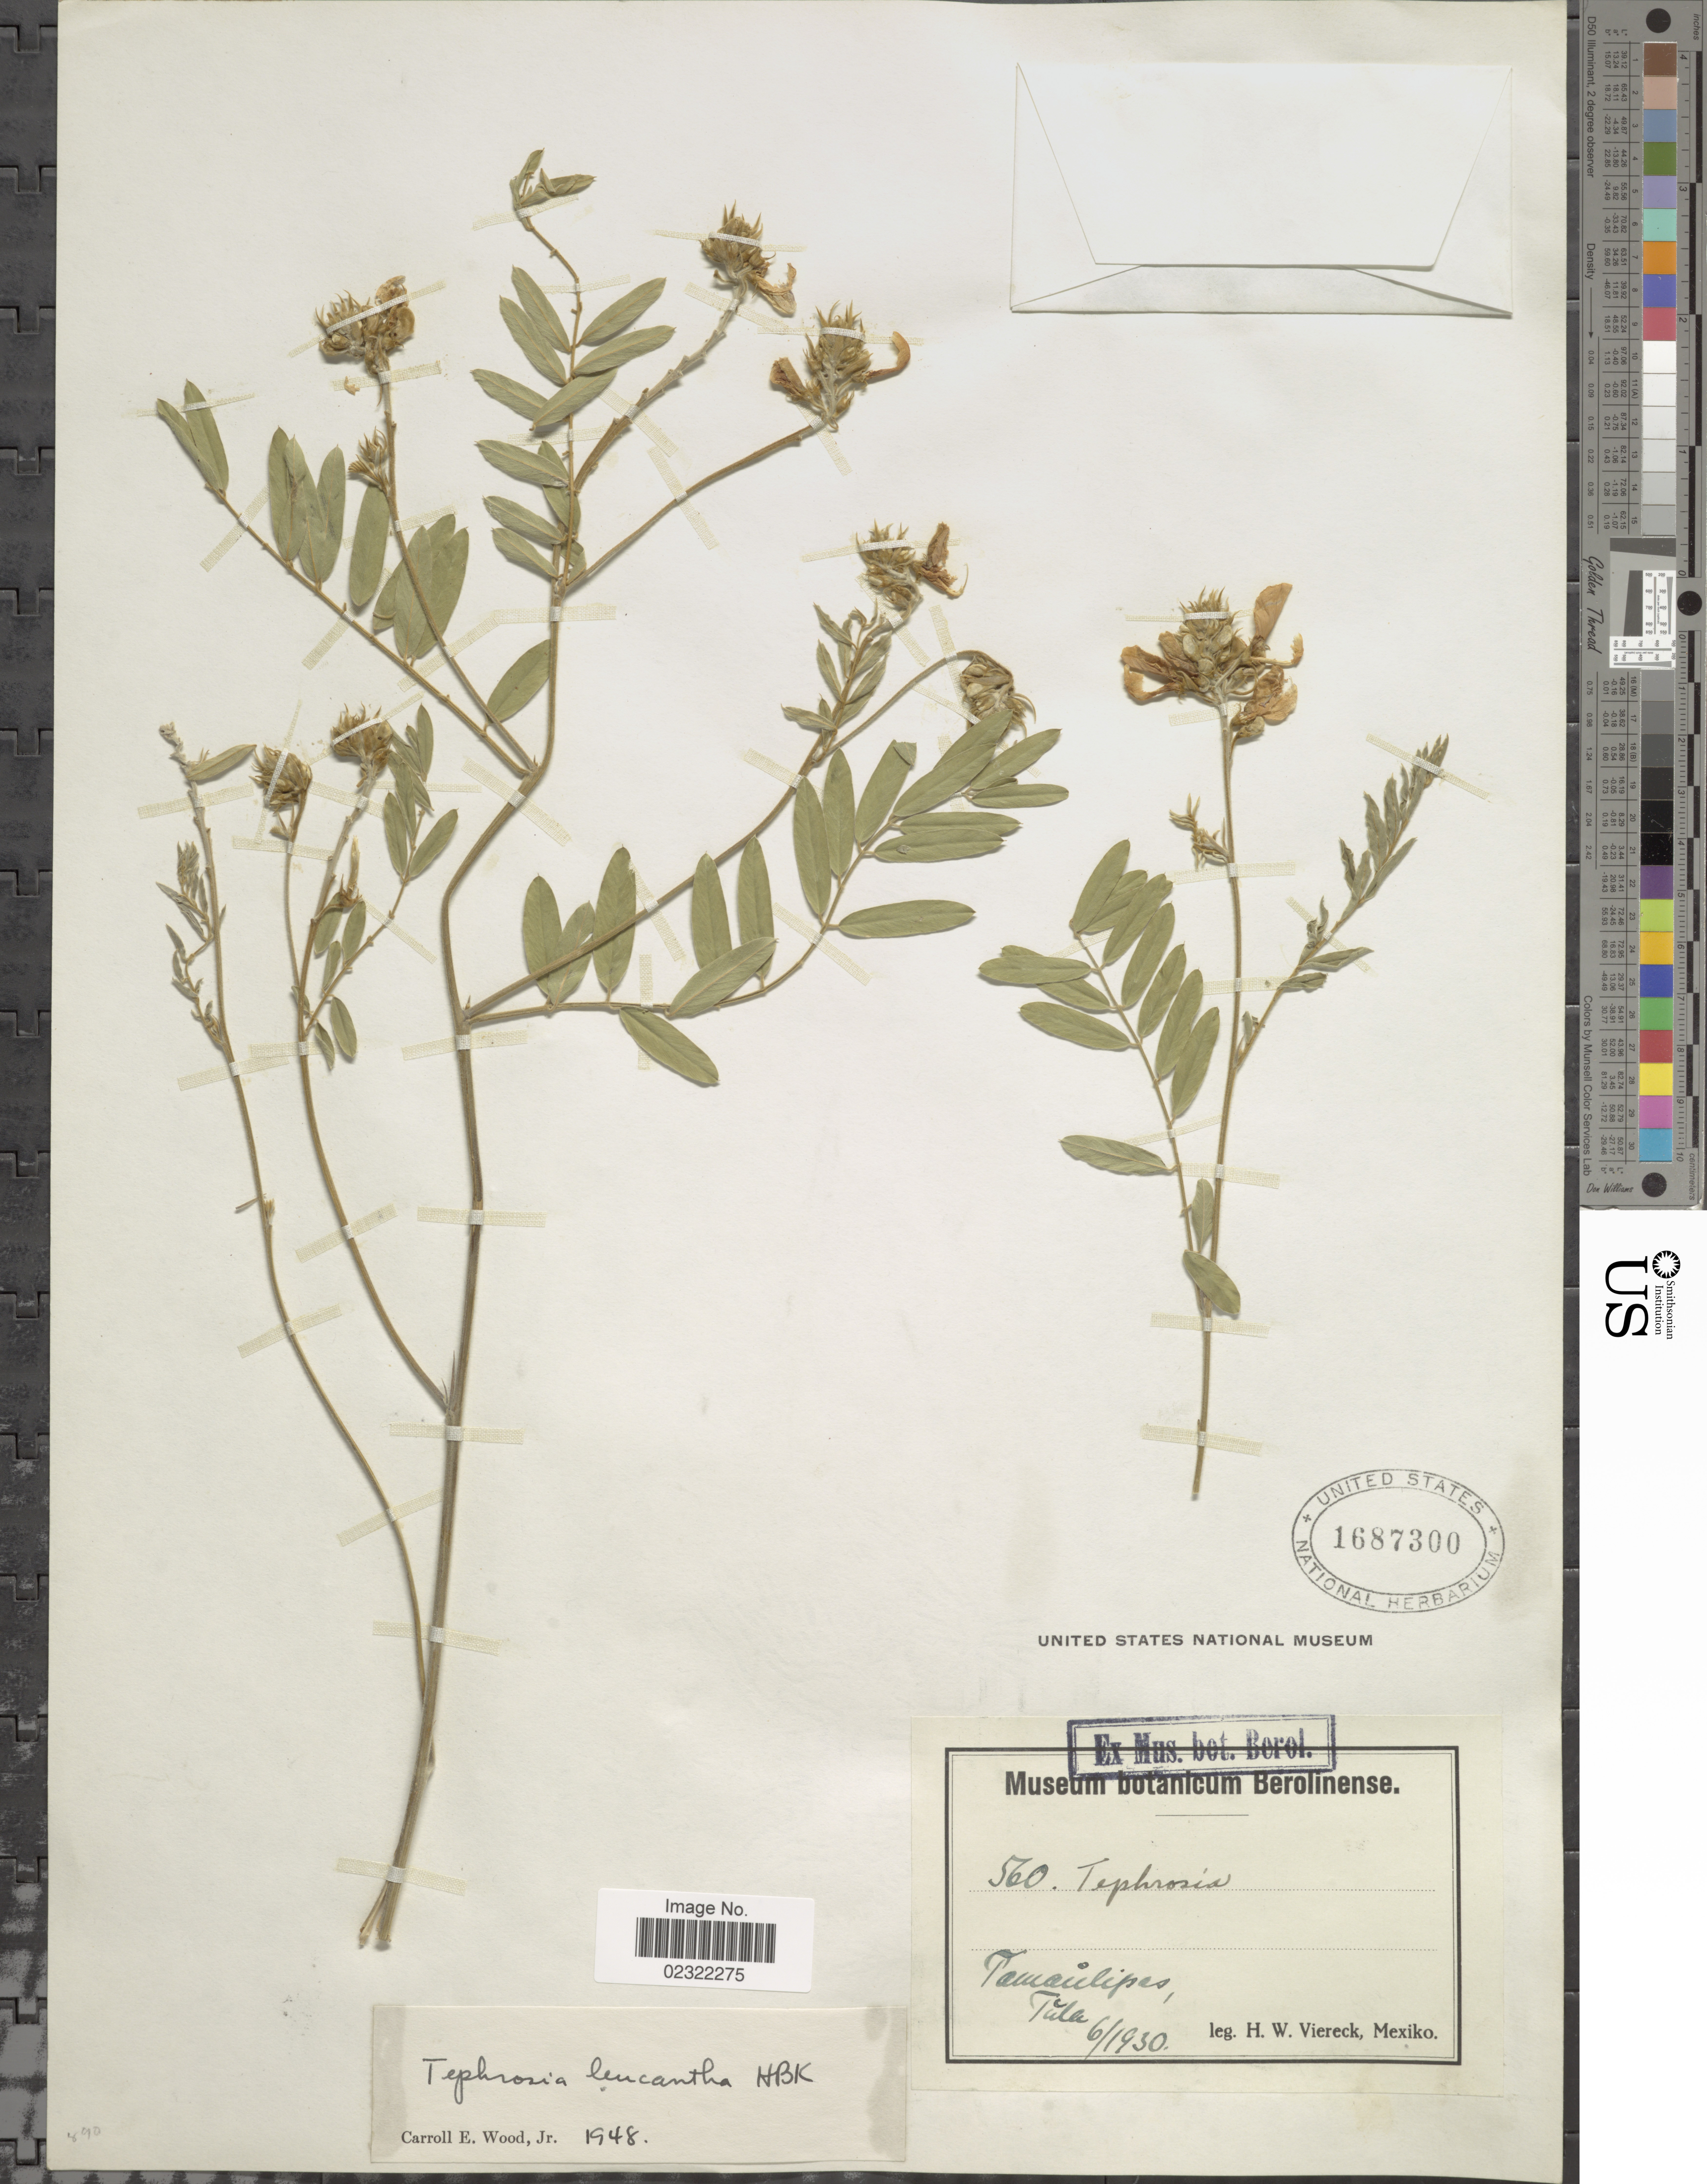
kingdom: Plantae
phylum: Tracheophyta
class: Magnoliopsida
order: Fabales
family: Fabaceae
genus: Tephrosia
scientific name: Tephrosia leucantha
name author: Kunth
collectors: H. W. Viereck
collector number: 560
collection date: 1930-06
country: Mexico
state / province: Tamaulipas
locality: Tamaulipes, Tula.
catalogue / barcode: US 1687300